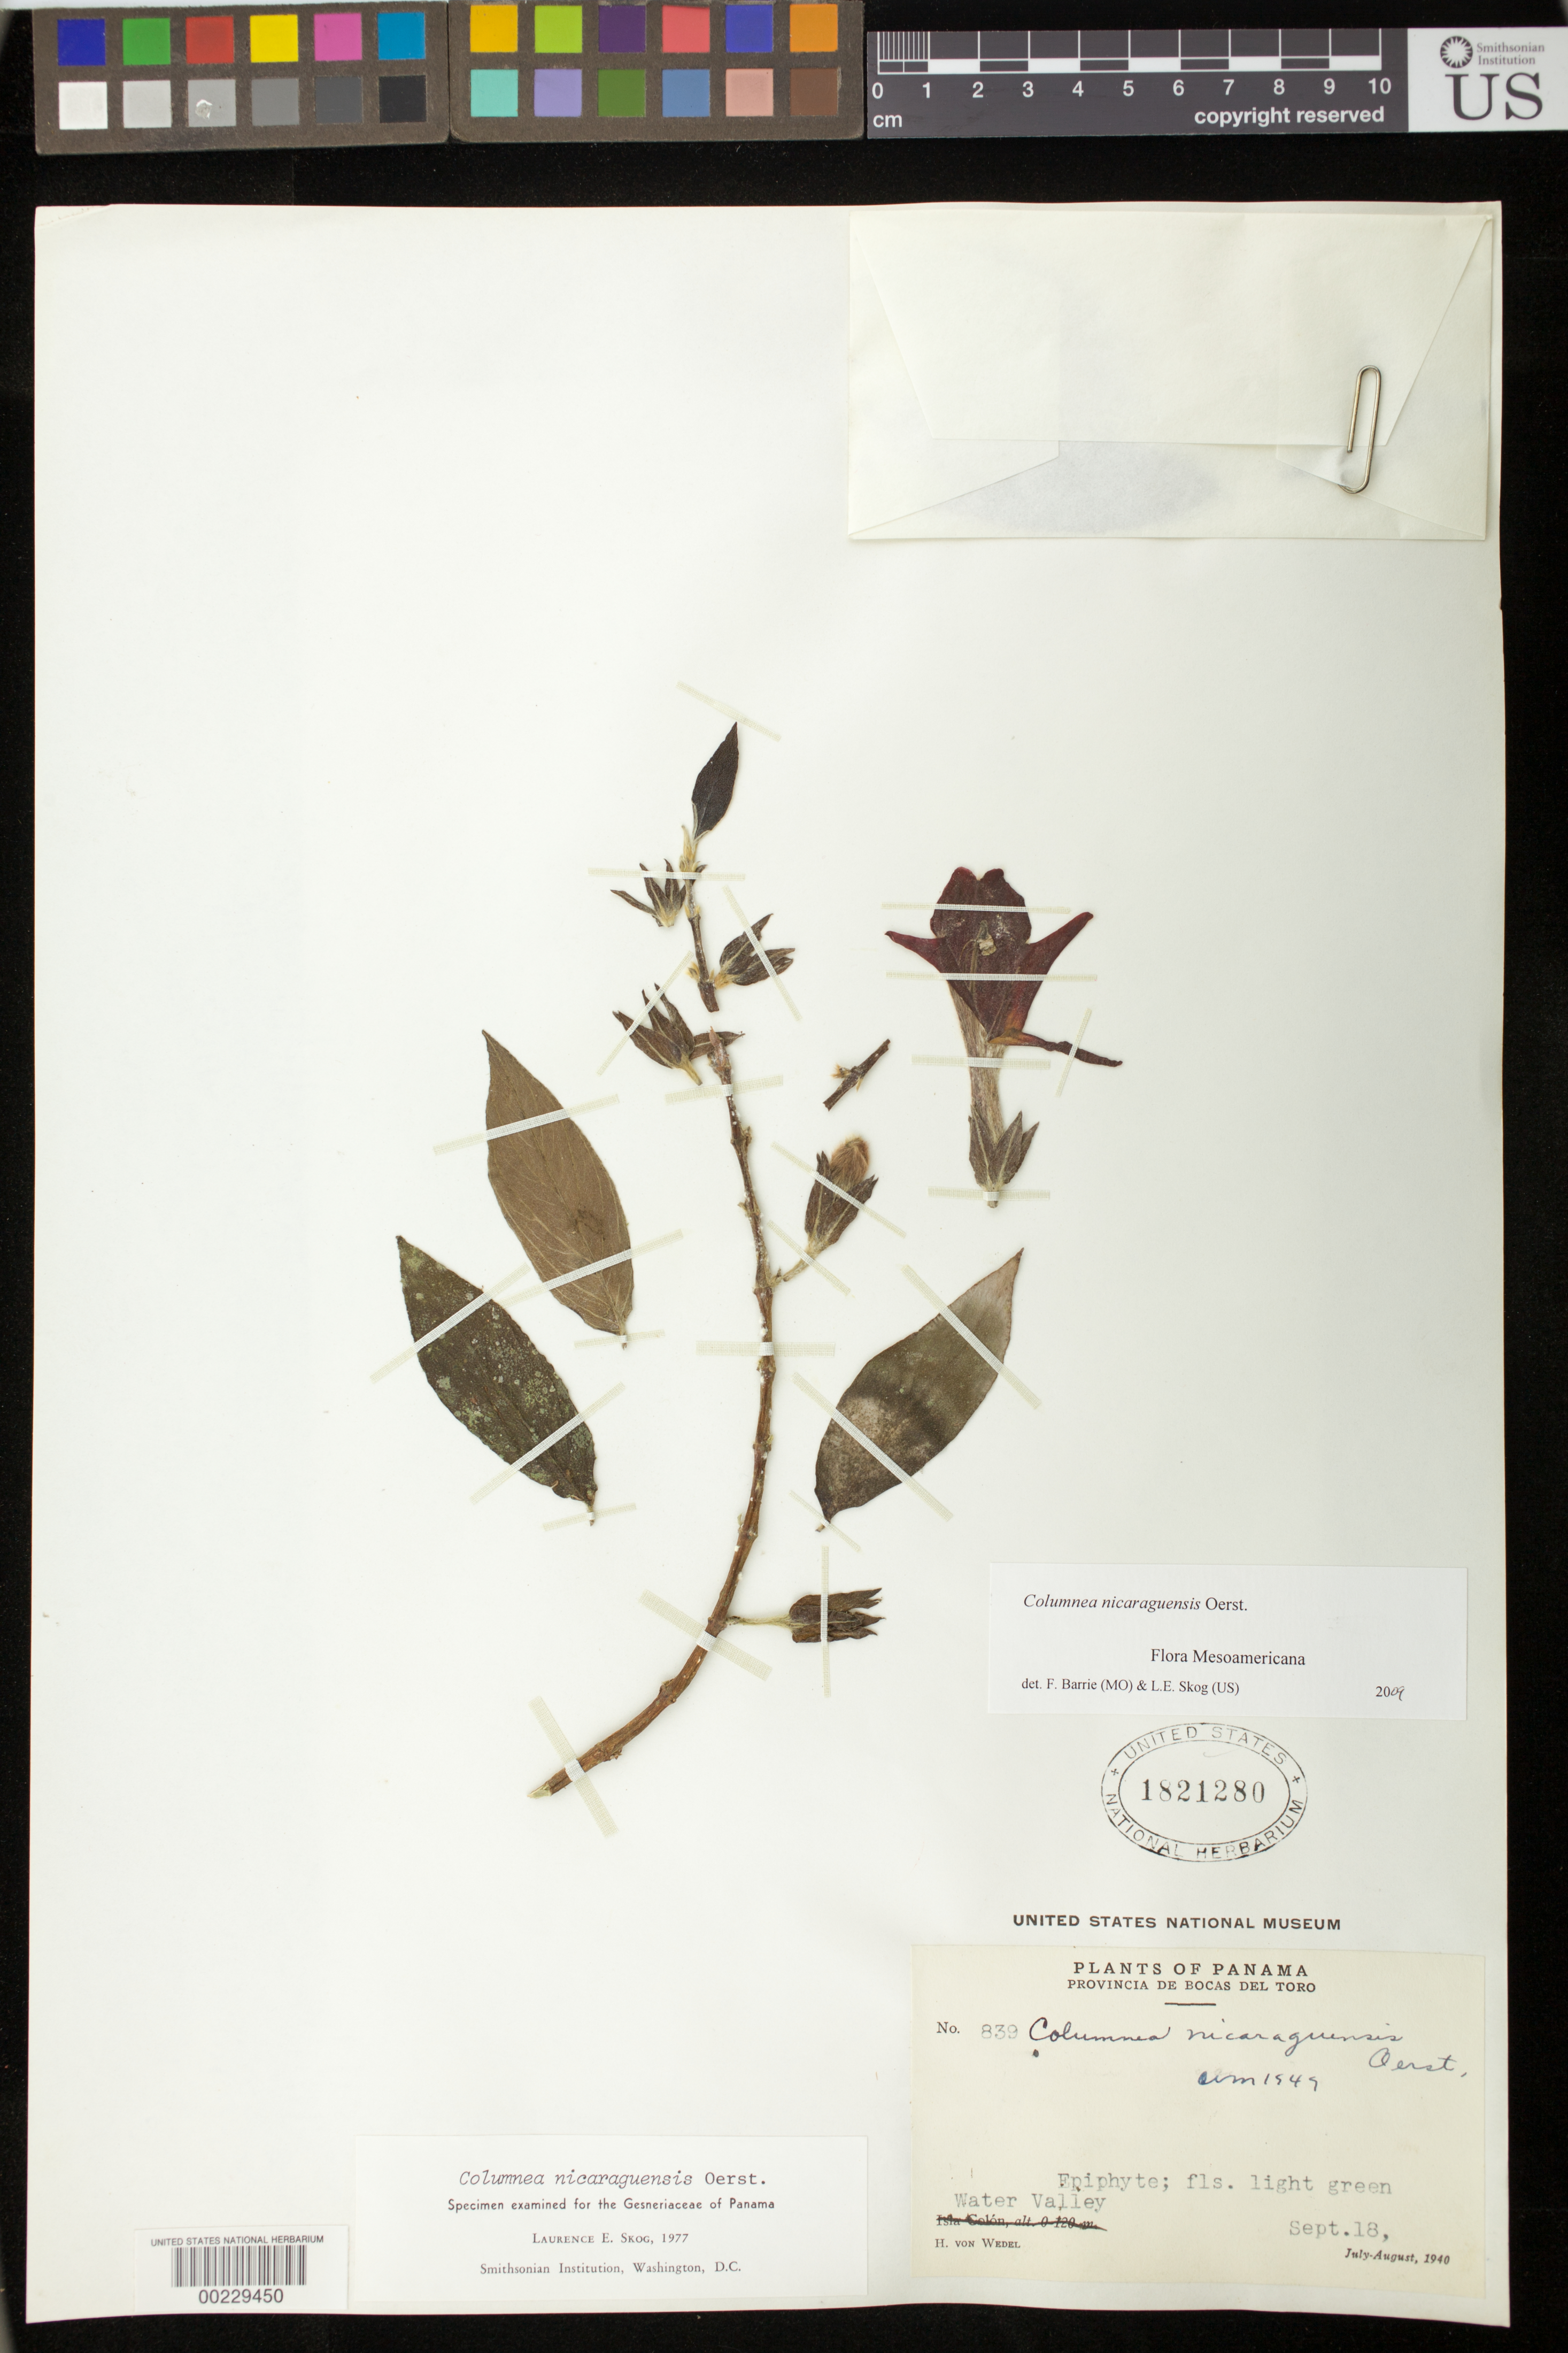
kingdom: Plantae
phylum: Tracheophyta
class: Magnoliopsida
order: Lamiales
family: Gesneriaceae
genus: Columnea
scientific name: Columnea nicaraguensis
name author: Oerst.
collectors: H. von Wedel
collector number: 839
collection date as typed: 18 Sep 1940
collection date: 1940-09-18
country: Panama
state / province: Bocas del Toro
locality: Water Valley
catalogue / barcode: US 1821280